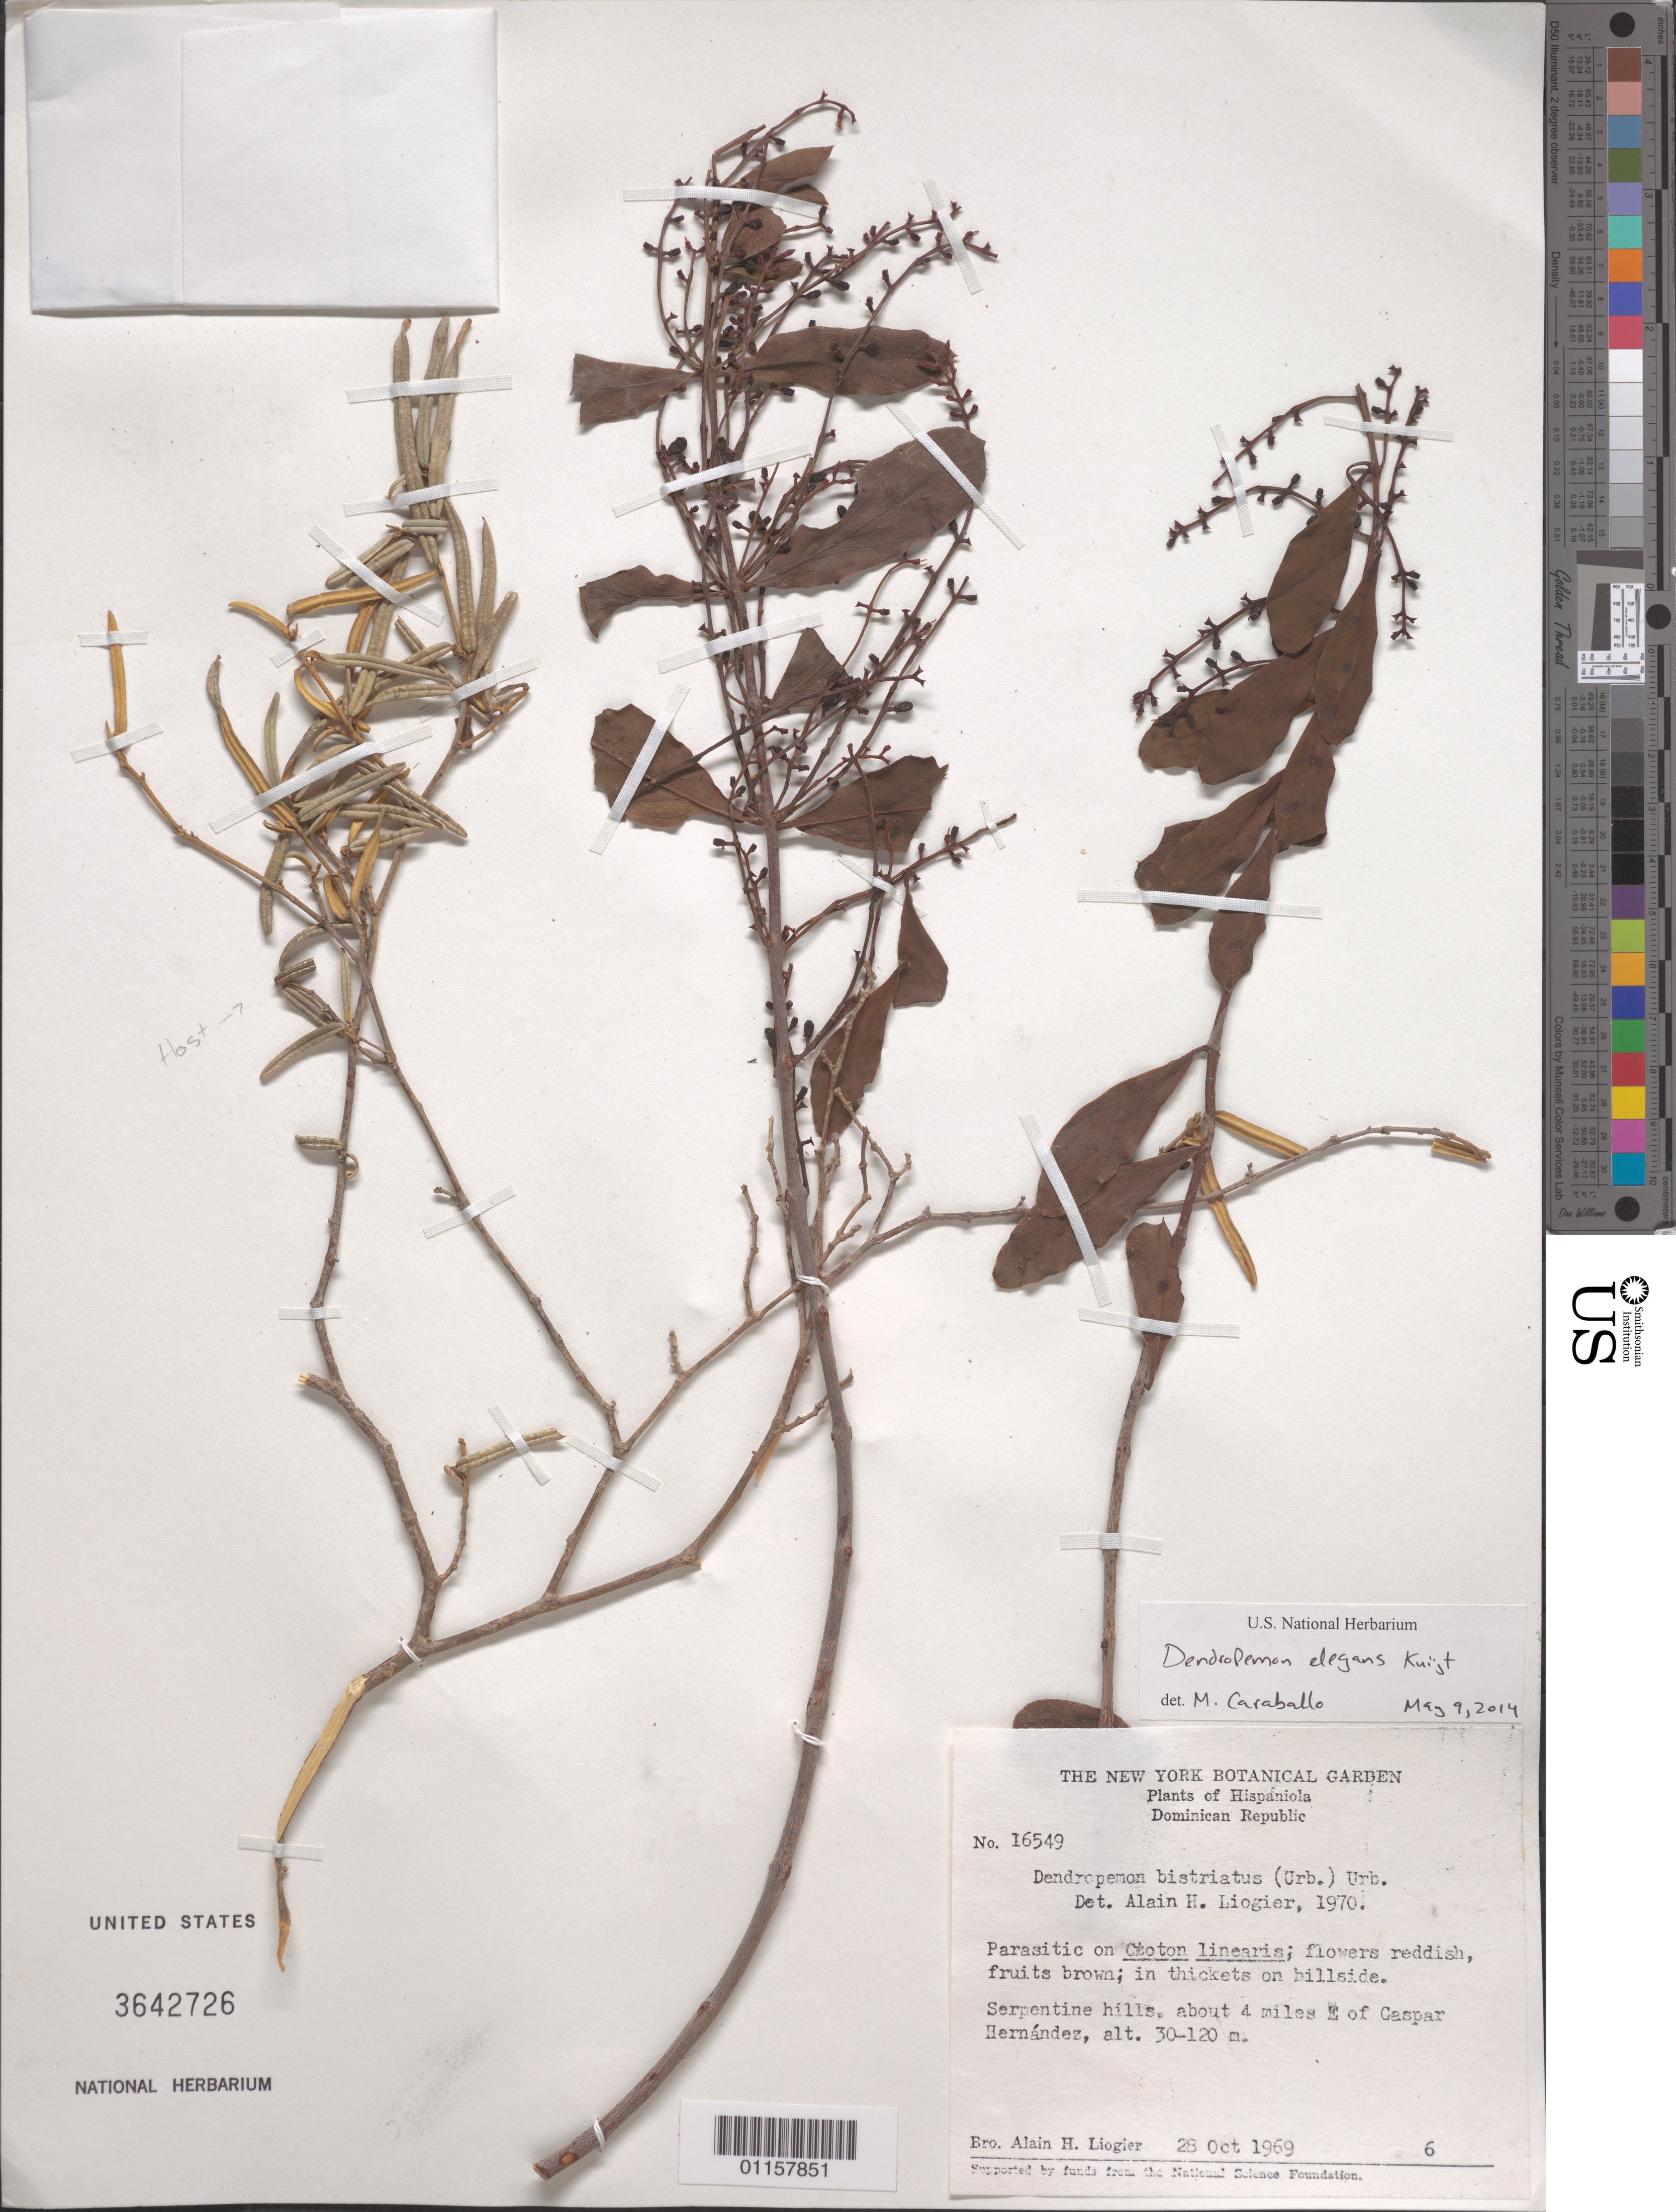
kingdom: Plantae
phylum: Tracheophyta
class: Magnoliopsida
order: Santalales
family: Loranthaceae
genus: Dendropemon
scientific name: Dendropemon elegans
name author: Kuijt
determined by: Caraballo-Ortiz, Marcos A., (MISS), University of Mississippi (UNITED STATES)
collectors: A. H. Liogier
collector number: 16549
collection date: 1969-10-28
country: Dominican Republic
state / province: Espaillat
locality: Gaspar Hernández, about 4 miles E.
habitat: Serpentine hills. In thickets on hillside. Parasitic on Croton linearis.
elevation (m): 30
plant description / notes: Mixed collection. Also contains part of host plant: Croton linearis.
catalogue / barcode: US 3642726